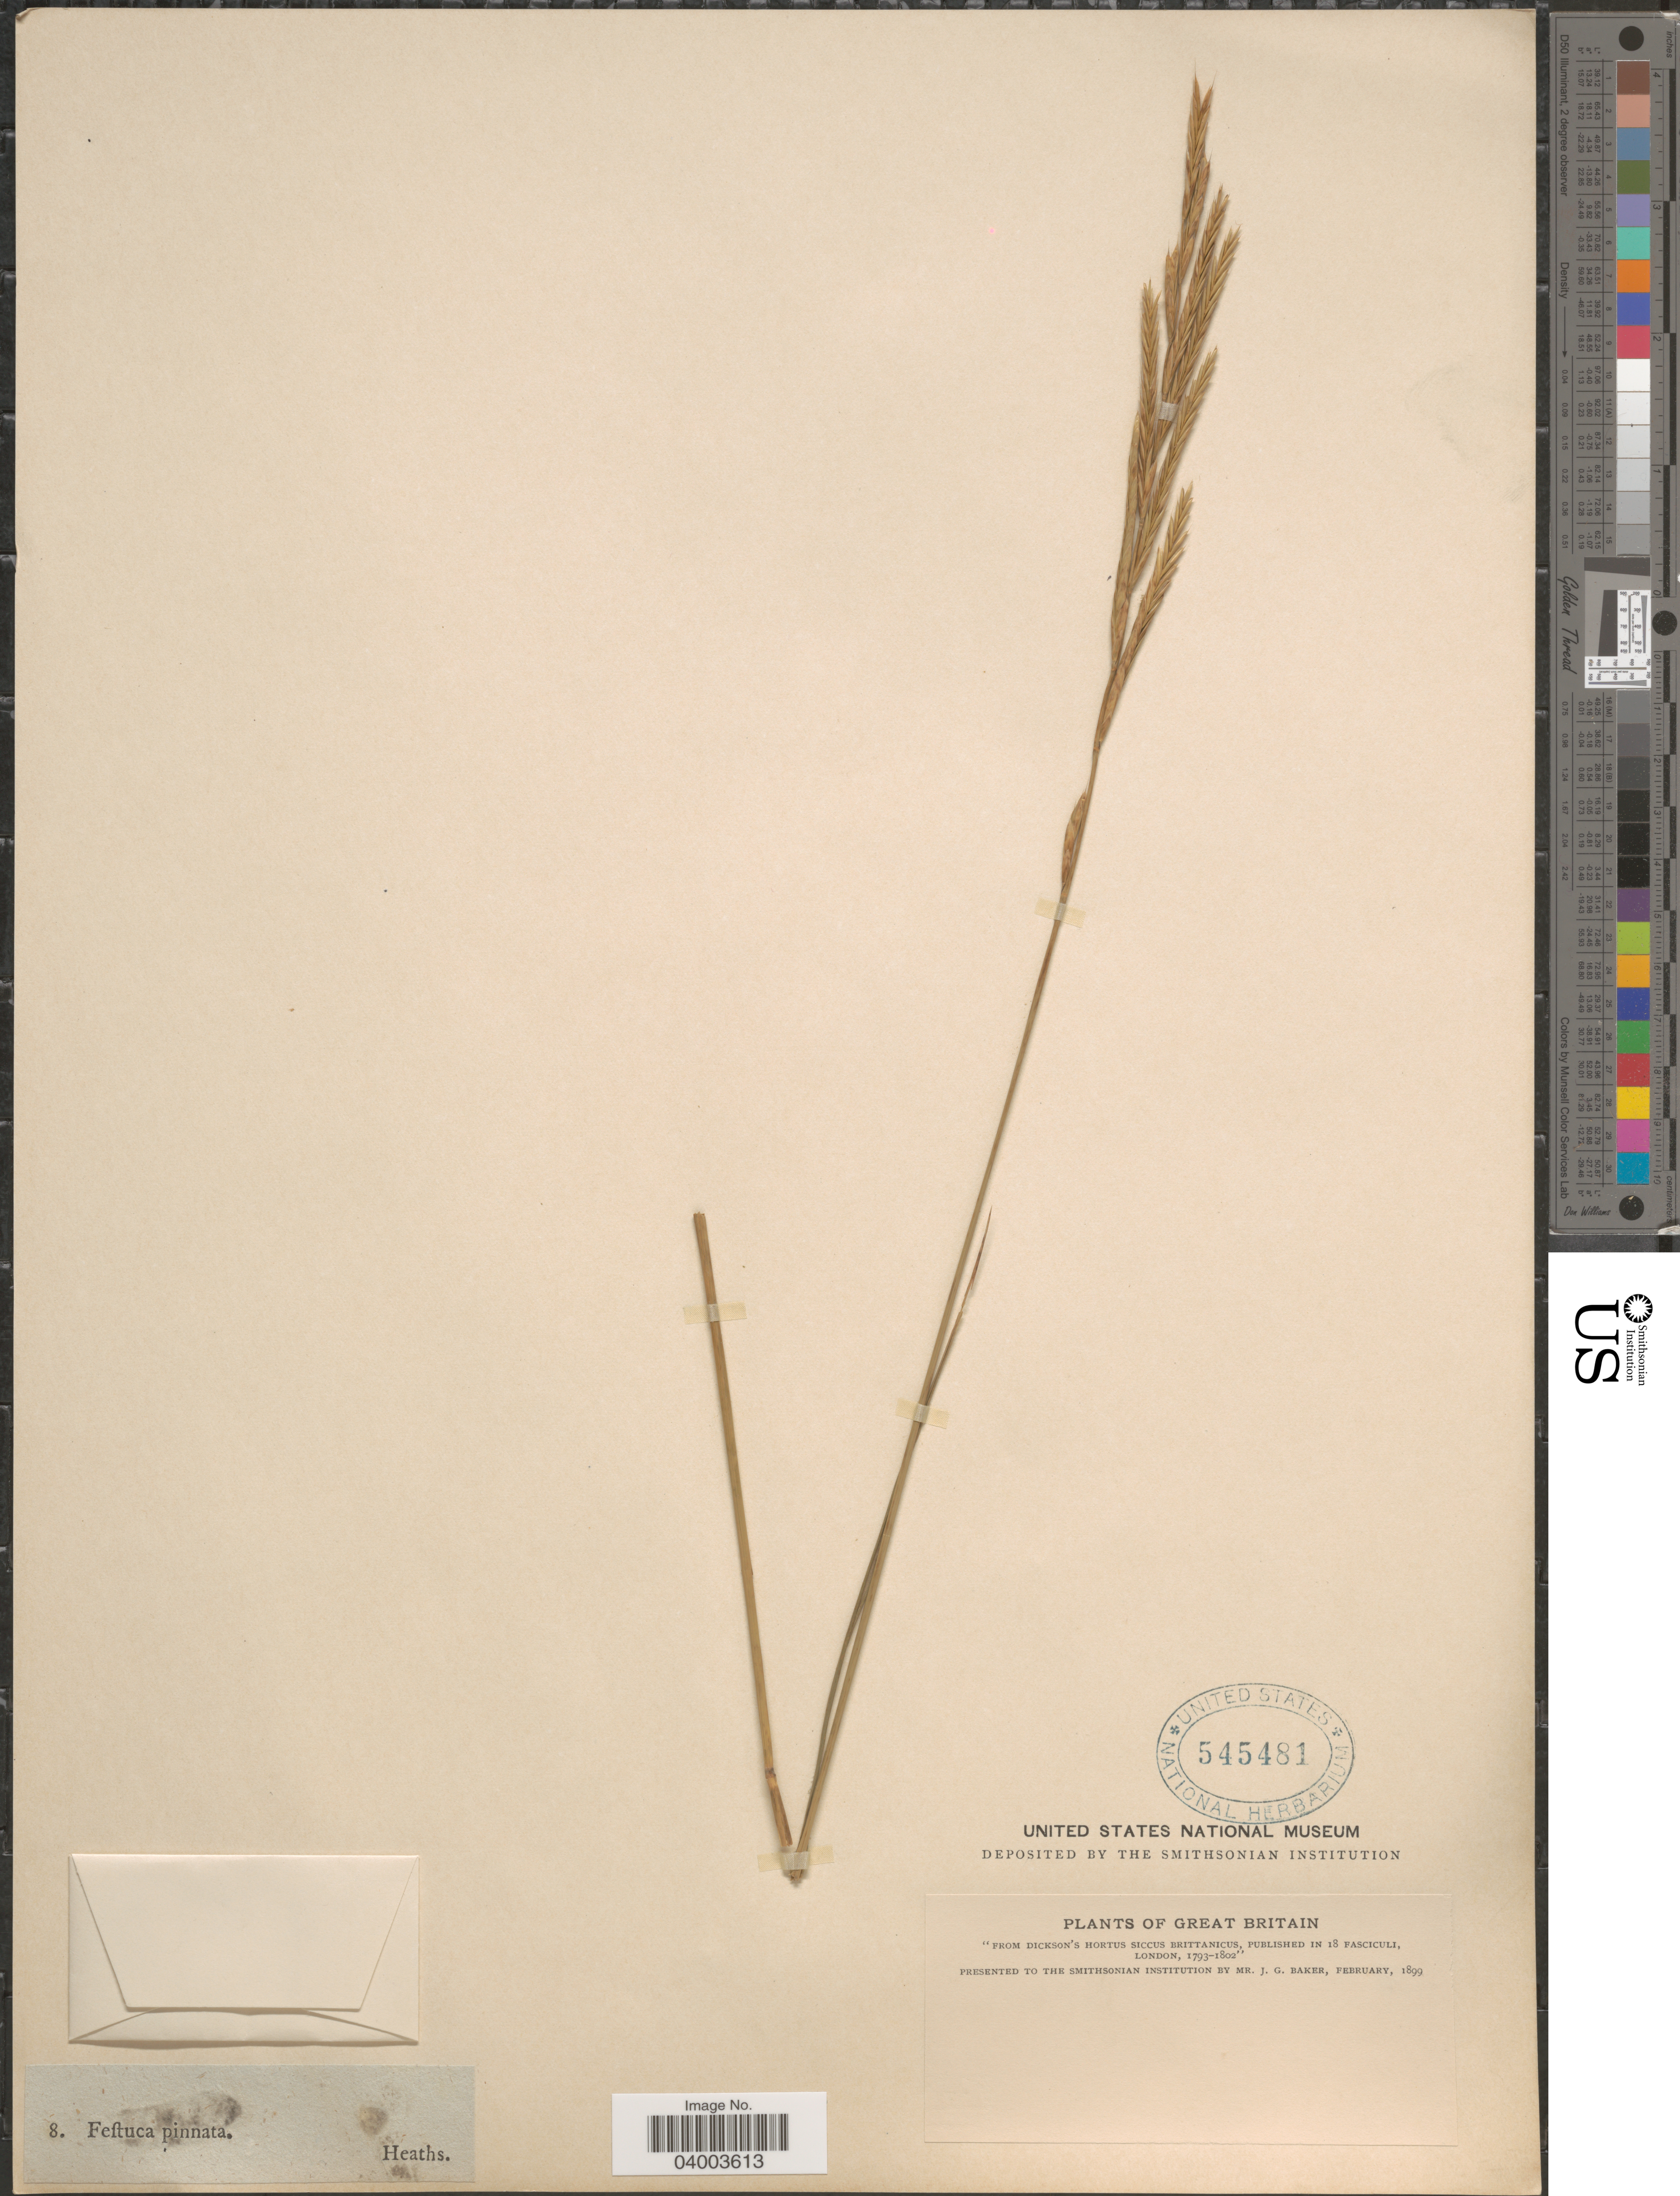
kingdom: Plantae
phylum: Tracheophyta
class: Liliopsida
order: Poales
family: Poaceae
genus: Brachypodium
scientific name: Brachypodium pinnatum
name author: (L.) P. Beauv.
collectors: J. G. Baker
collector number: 8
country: United Kingdom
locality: Great Britain. Heaths.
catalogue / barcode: US 545481